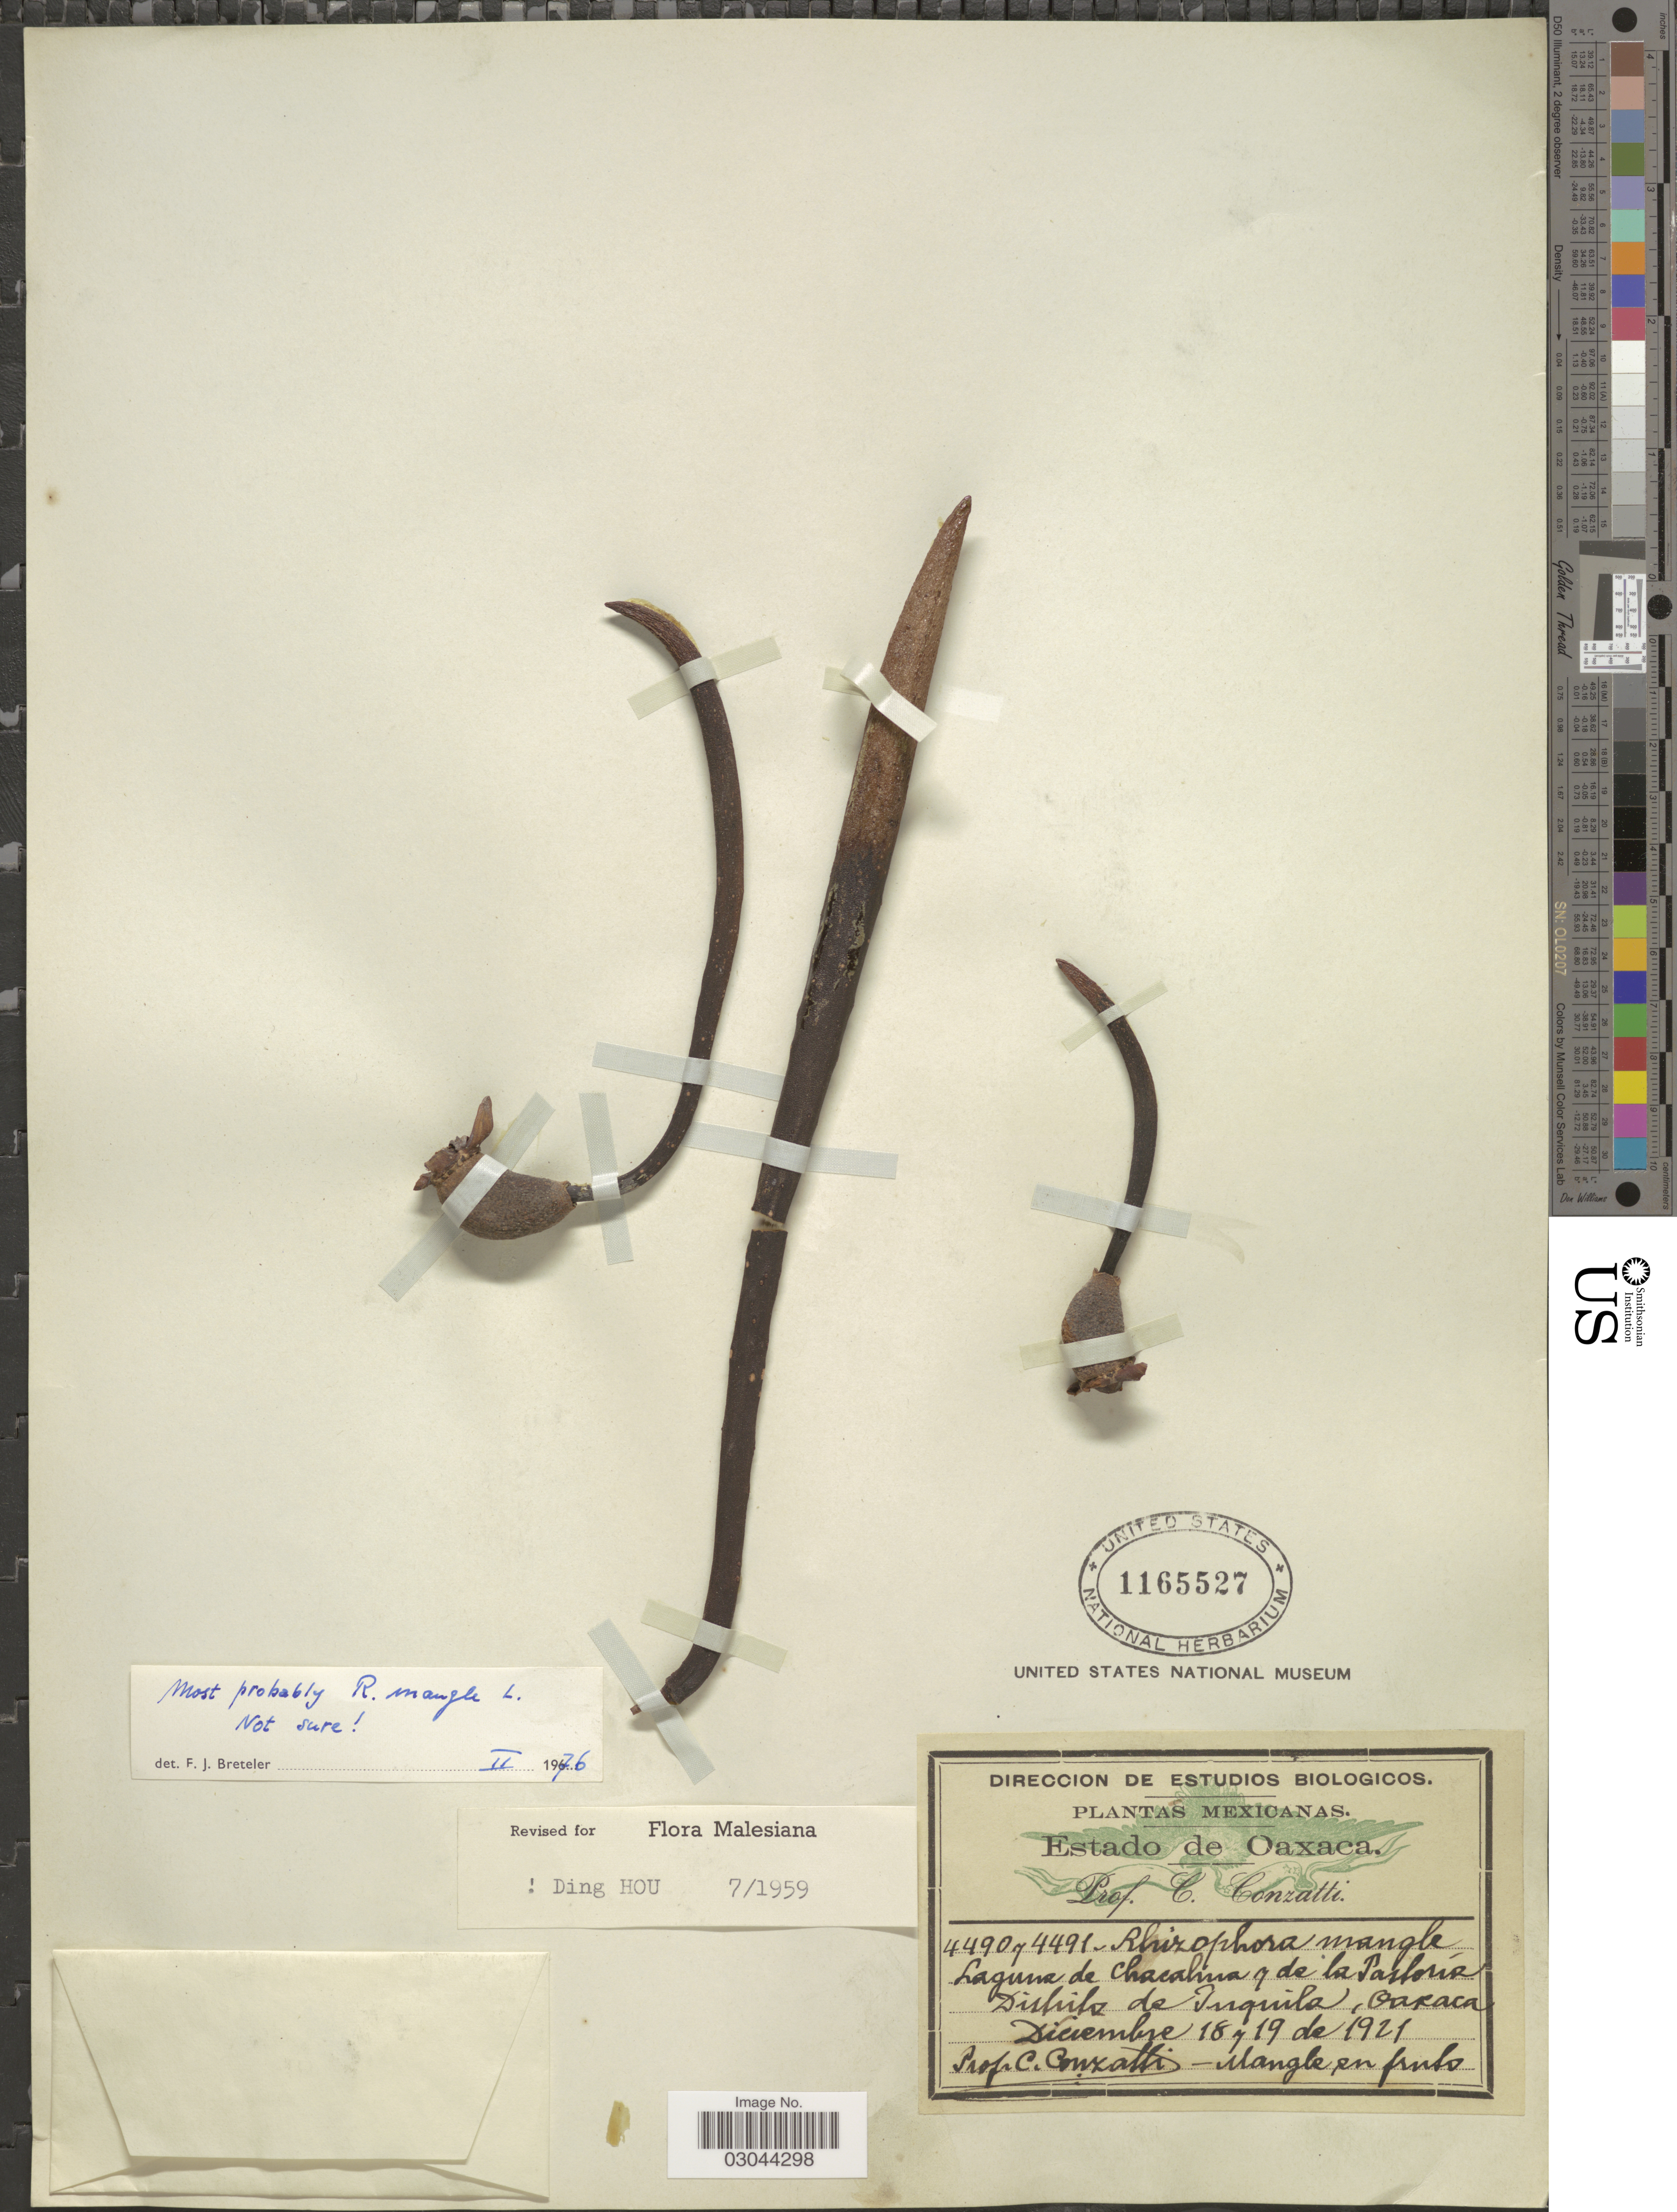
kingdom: Plantae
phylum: Tracheophyta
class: Magnoliopsida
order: Malpighiales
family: Rhizophoraceae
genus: Rhizophora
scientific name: Rhizophora mangle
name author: L.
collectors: C. Conzatti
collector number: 4490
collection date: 1921-12-18/1921-12-19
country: Mexico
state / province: Oaxaca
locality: Laguna de Chacahua y de la Tasloús. Distrito de Juquila.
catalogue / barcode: US 1165527